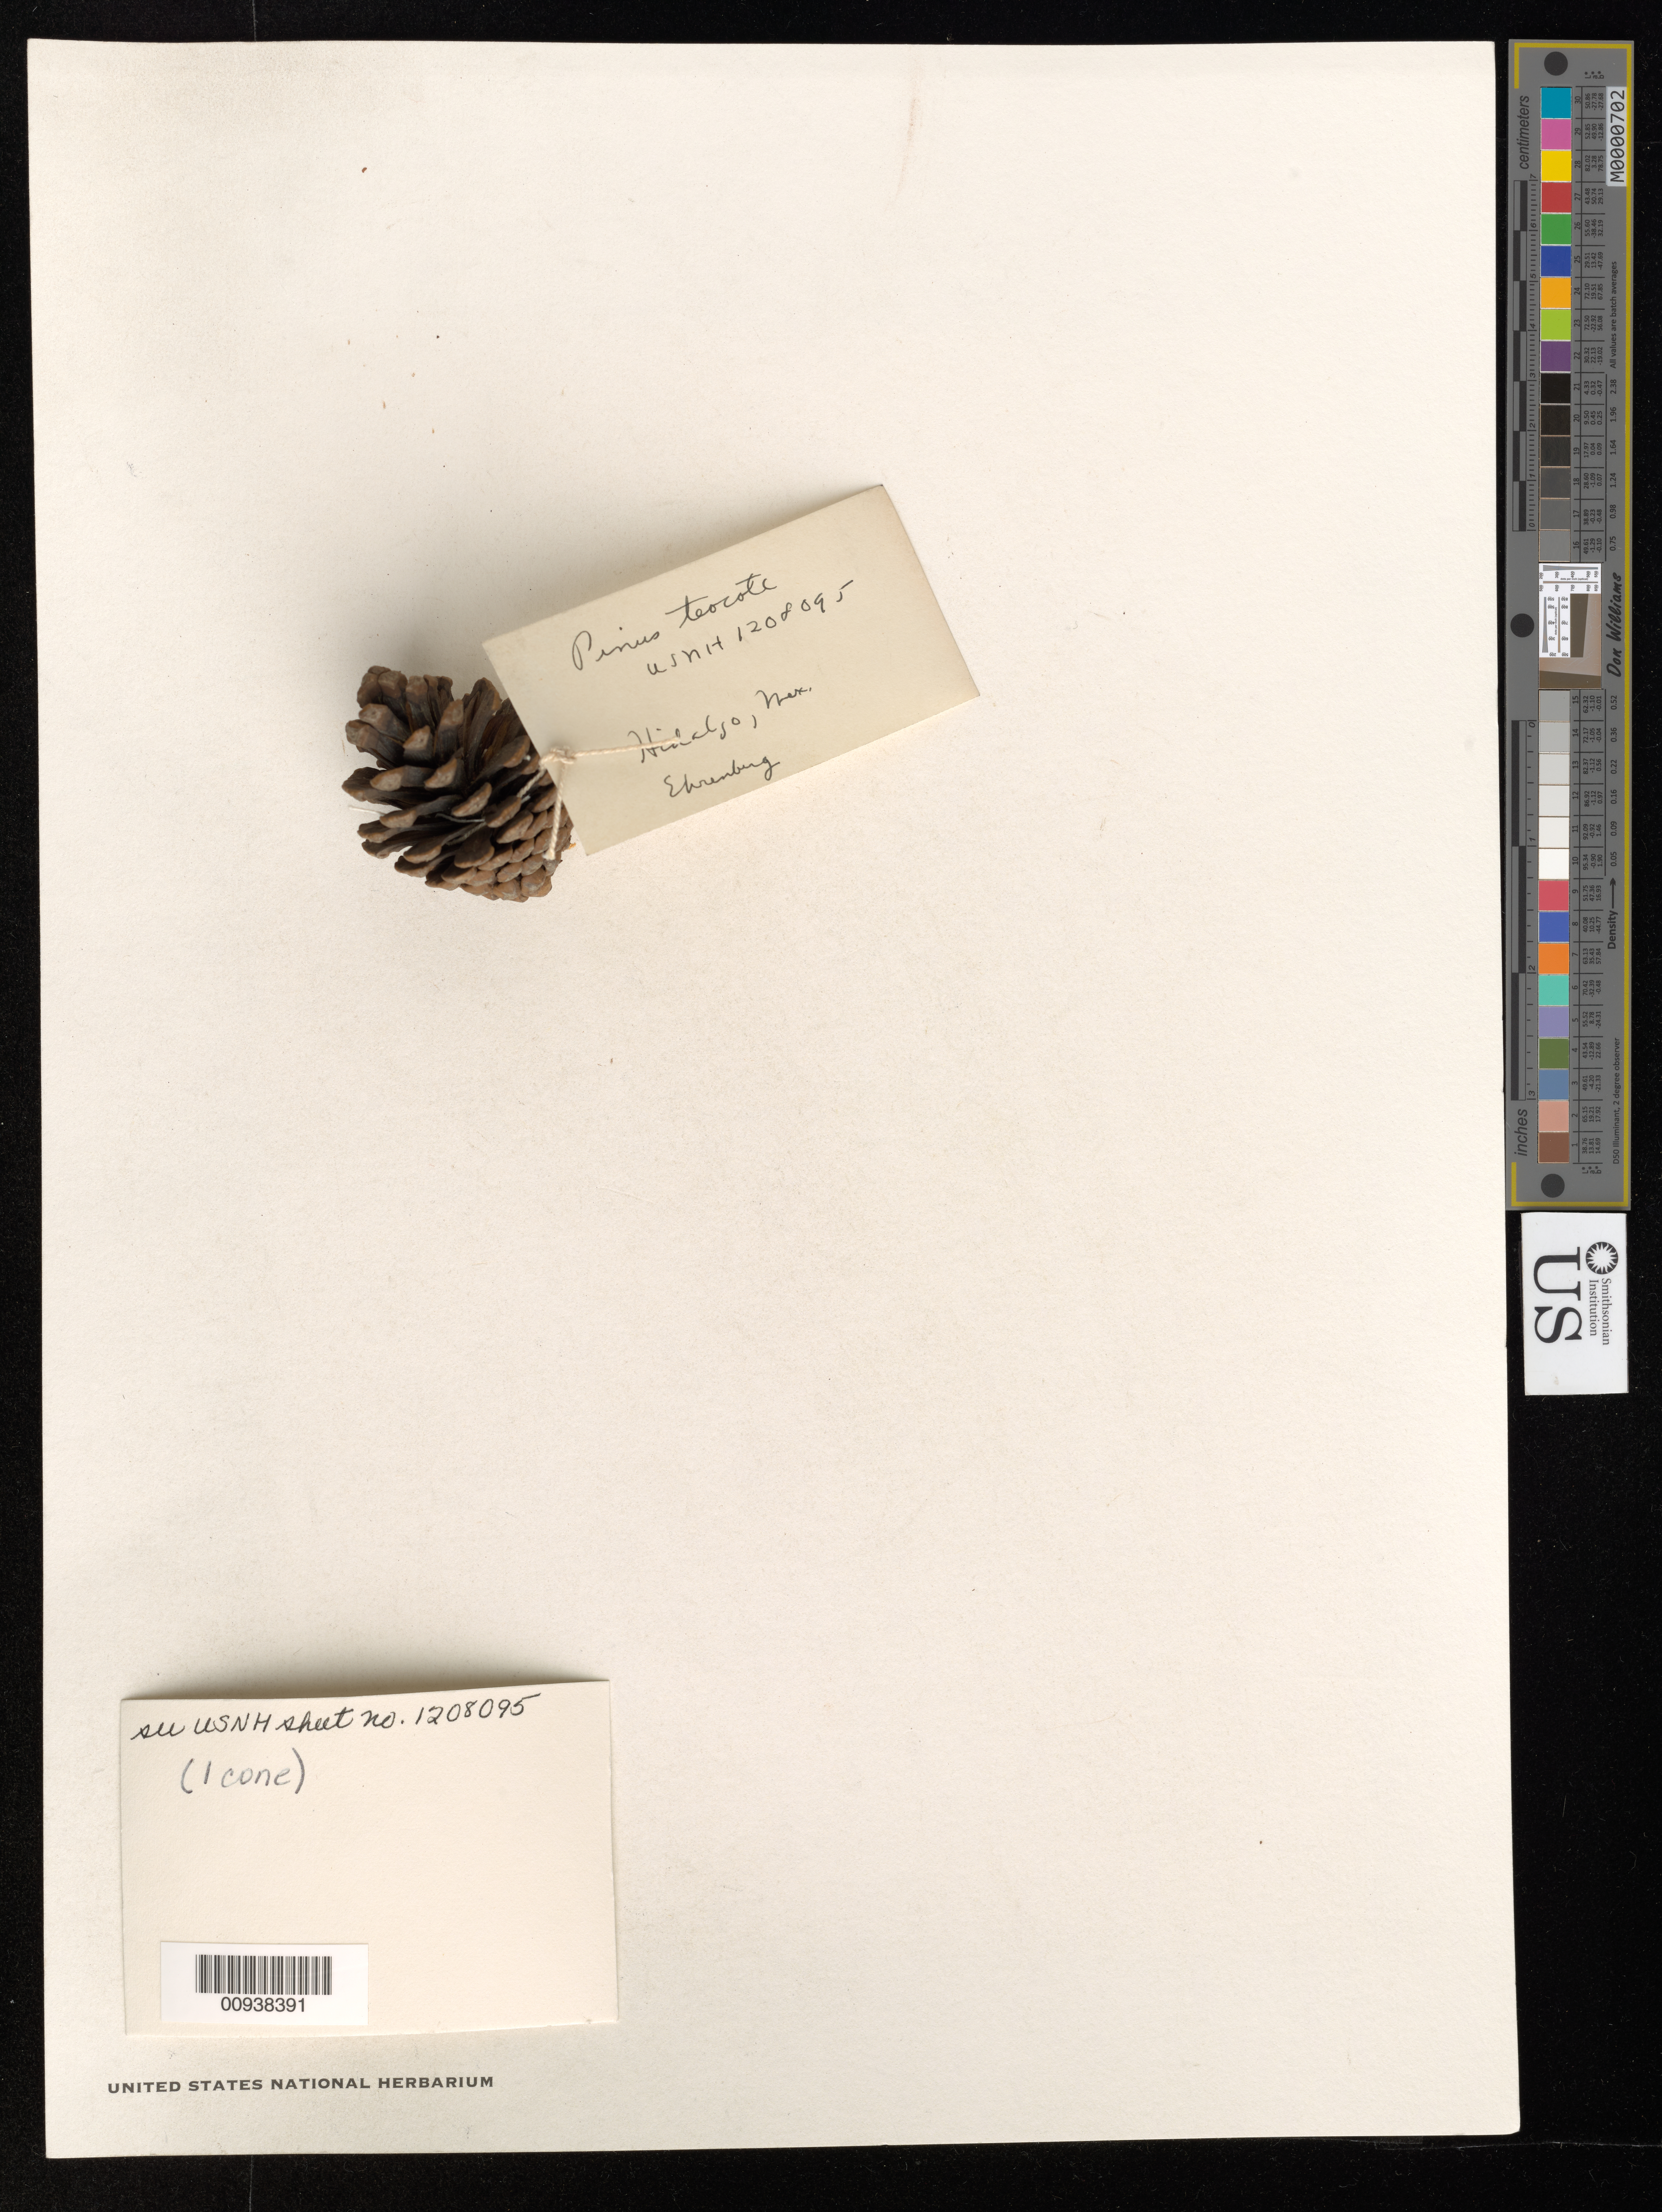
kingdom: Plantae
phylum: Tracheophyta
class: Pinopsida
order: Pinales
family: Pinaceae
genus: Pinus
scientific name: Pinus teocote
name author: Schltdl. & Cham.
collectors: C. G. Ehrenberg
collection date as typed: Dec 1837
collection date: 1837-12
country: Mexico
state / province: Hidalgo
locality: Real del Monte.